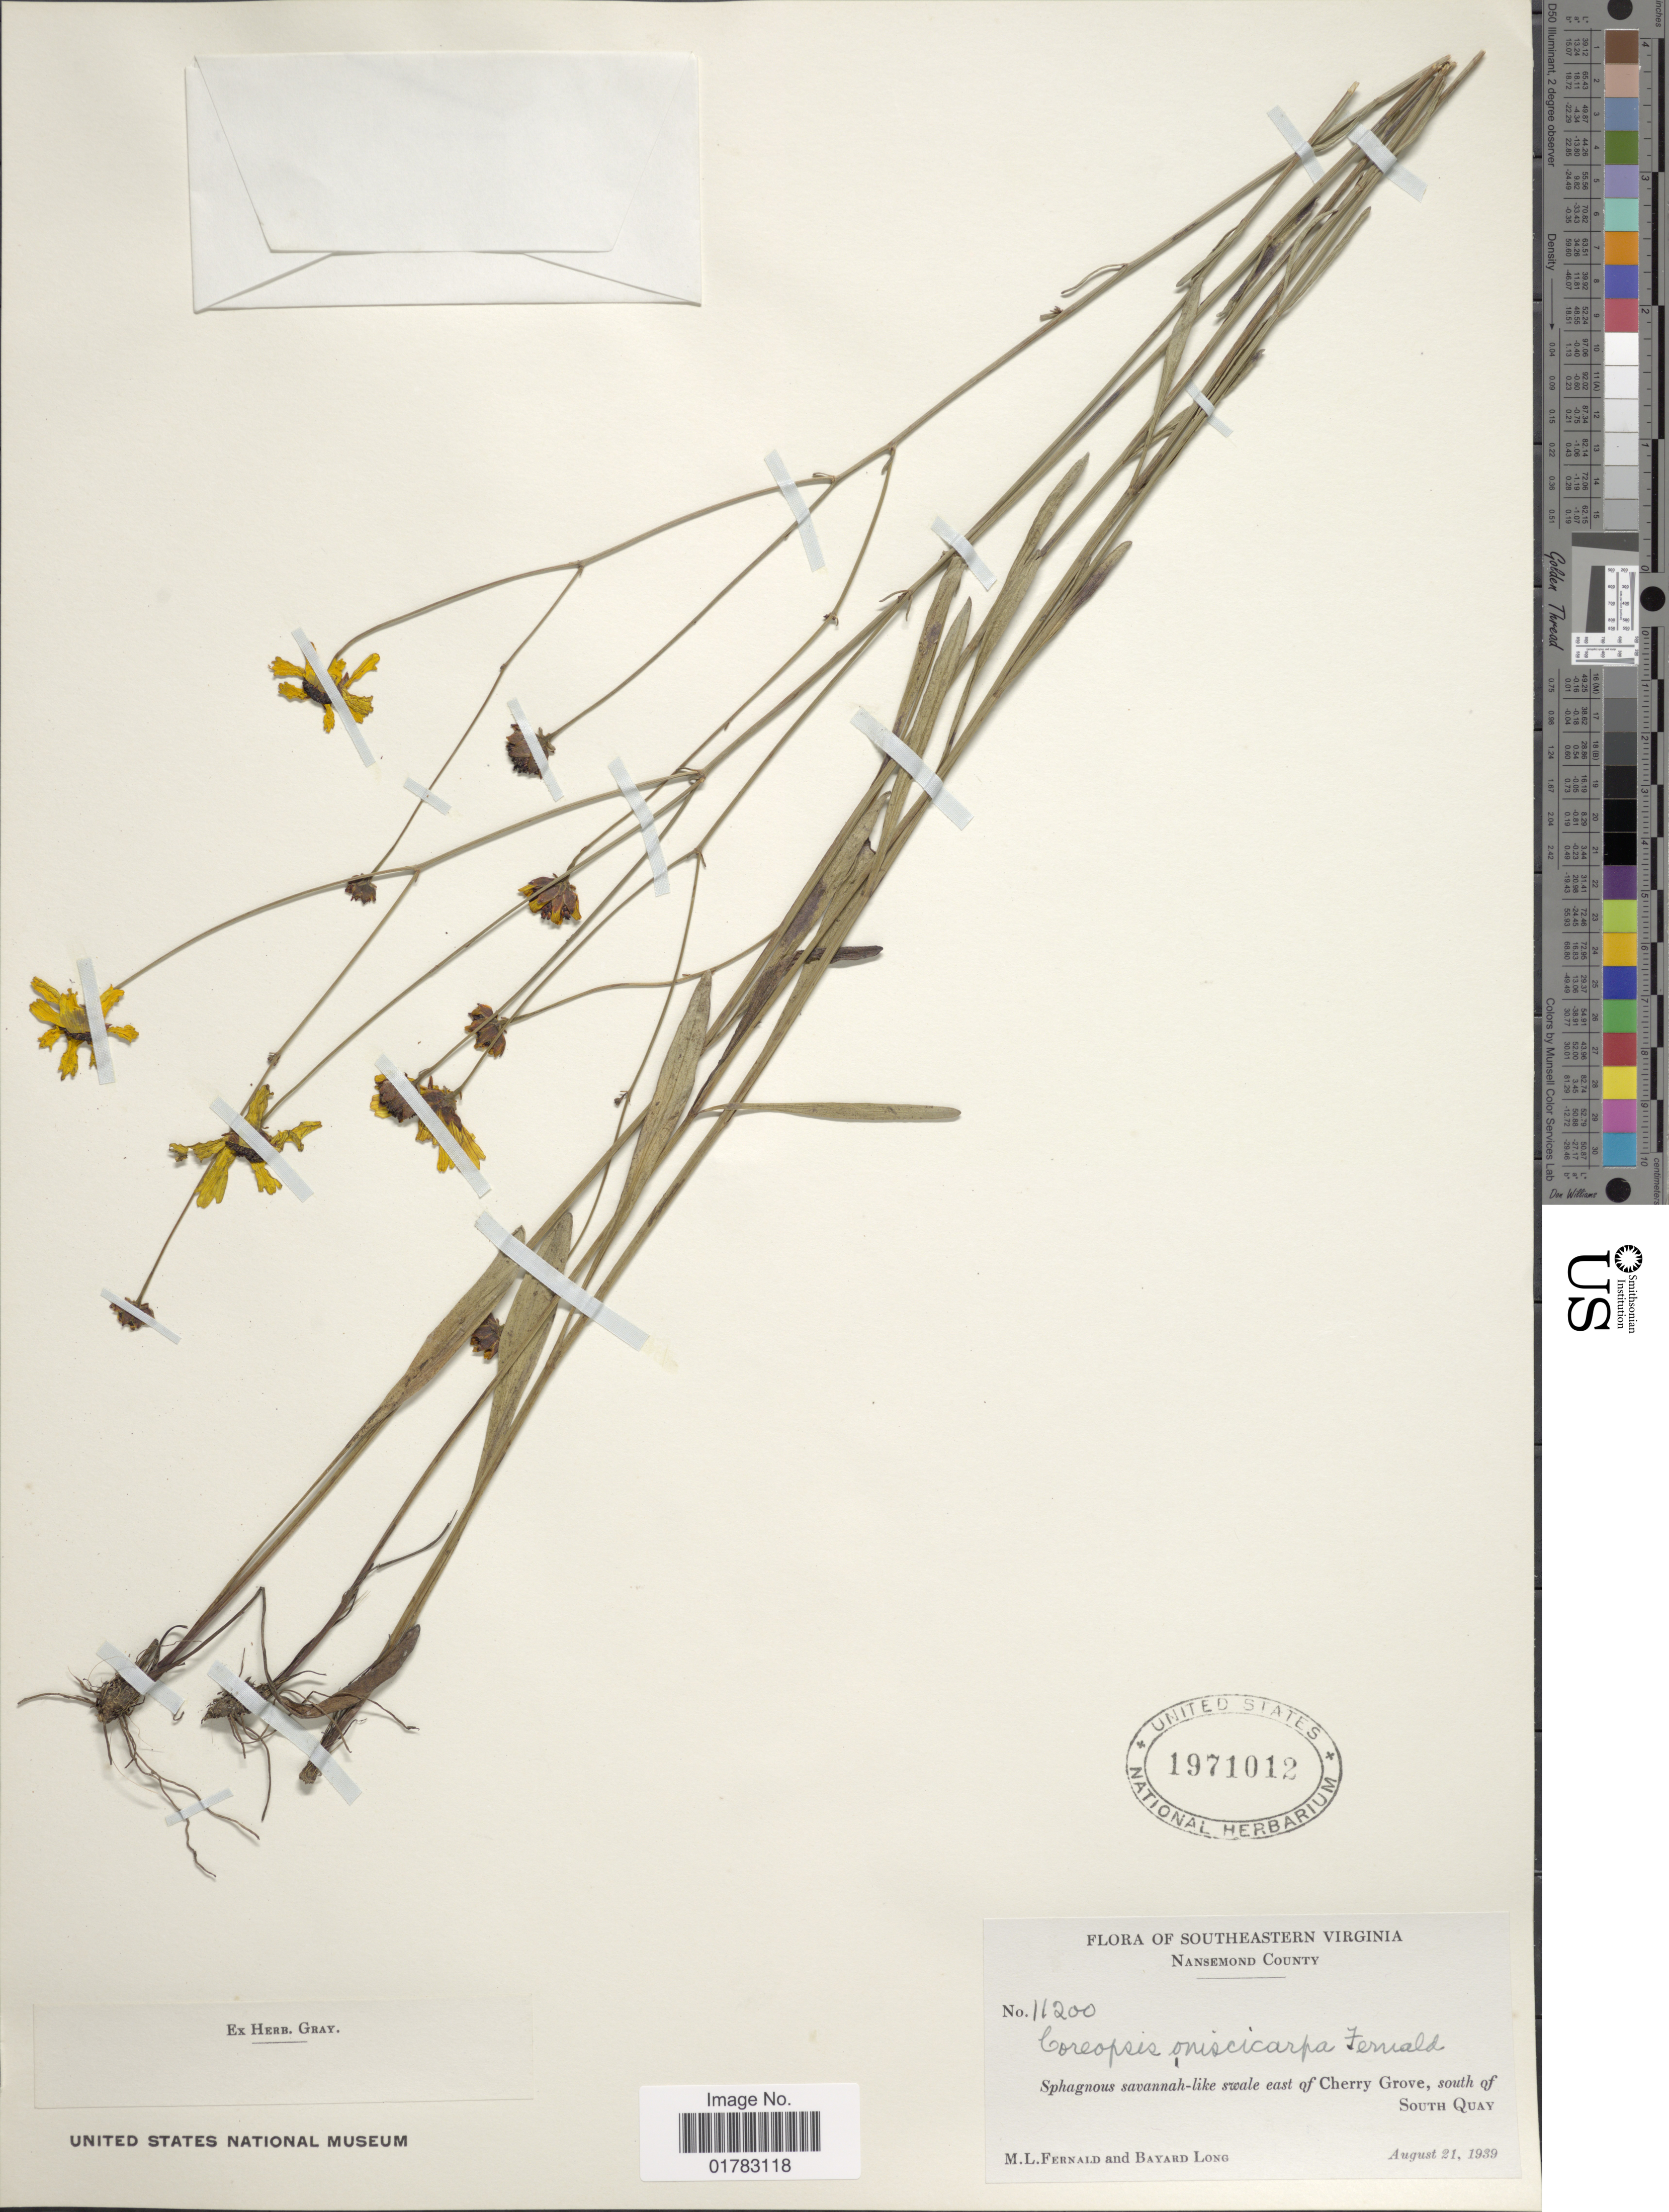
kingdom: Plantae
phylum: Tracheophyta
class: Magnoliopsida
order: Asterales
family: Asteraceae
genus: Coreopsis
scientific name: Coreopsis oniscicarpa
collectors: M. L. Fernald & B. Long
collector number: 11200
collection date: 1939-08-21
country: United States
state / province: Virginia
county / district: City of Suffolk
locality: Southeastern Virginia, Nansemond County, Spangnous savannah-like, swale east of Cherry Grove, south of South Quay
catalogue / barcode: US 1971012